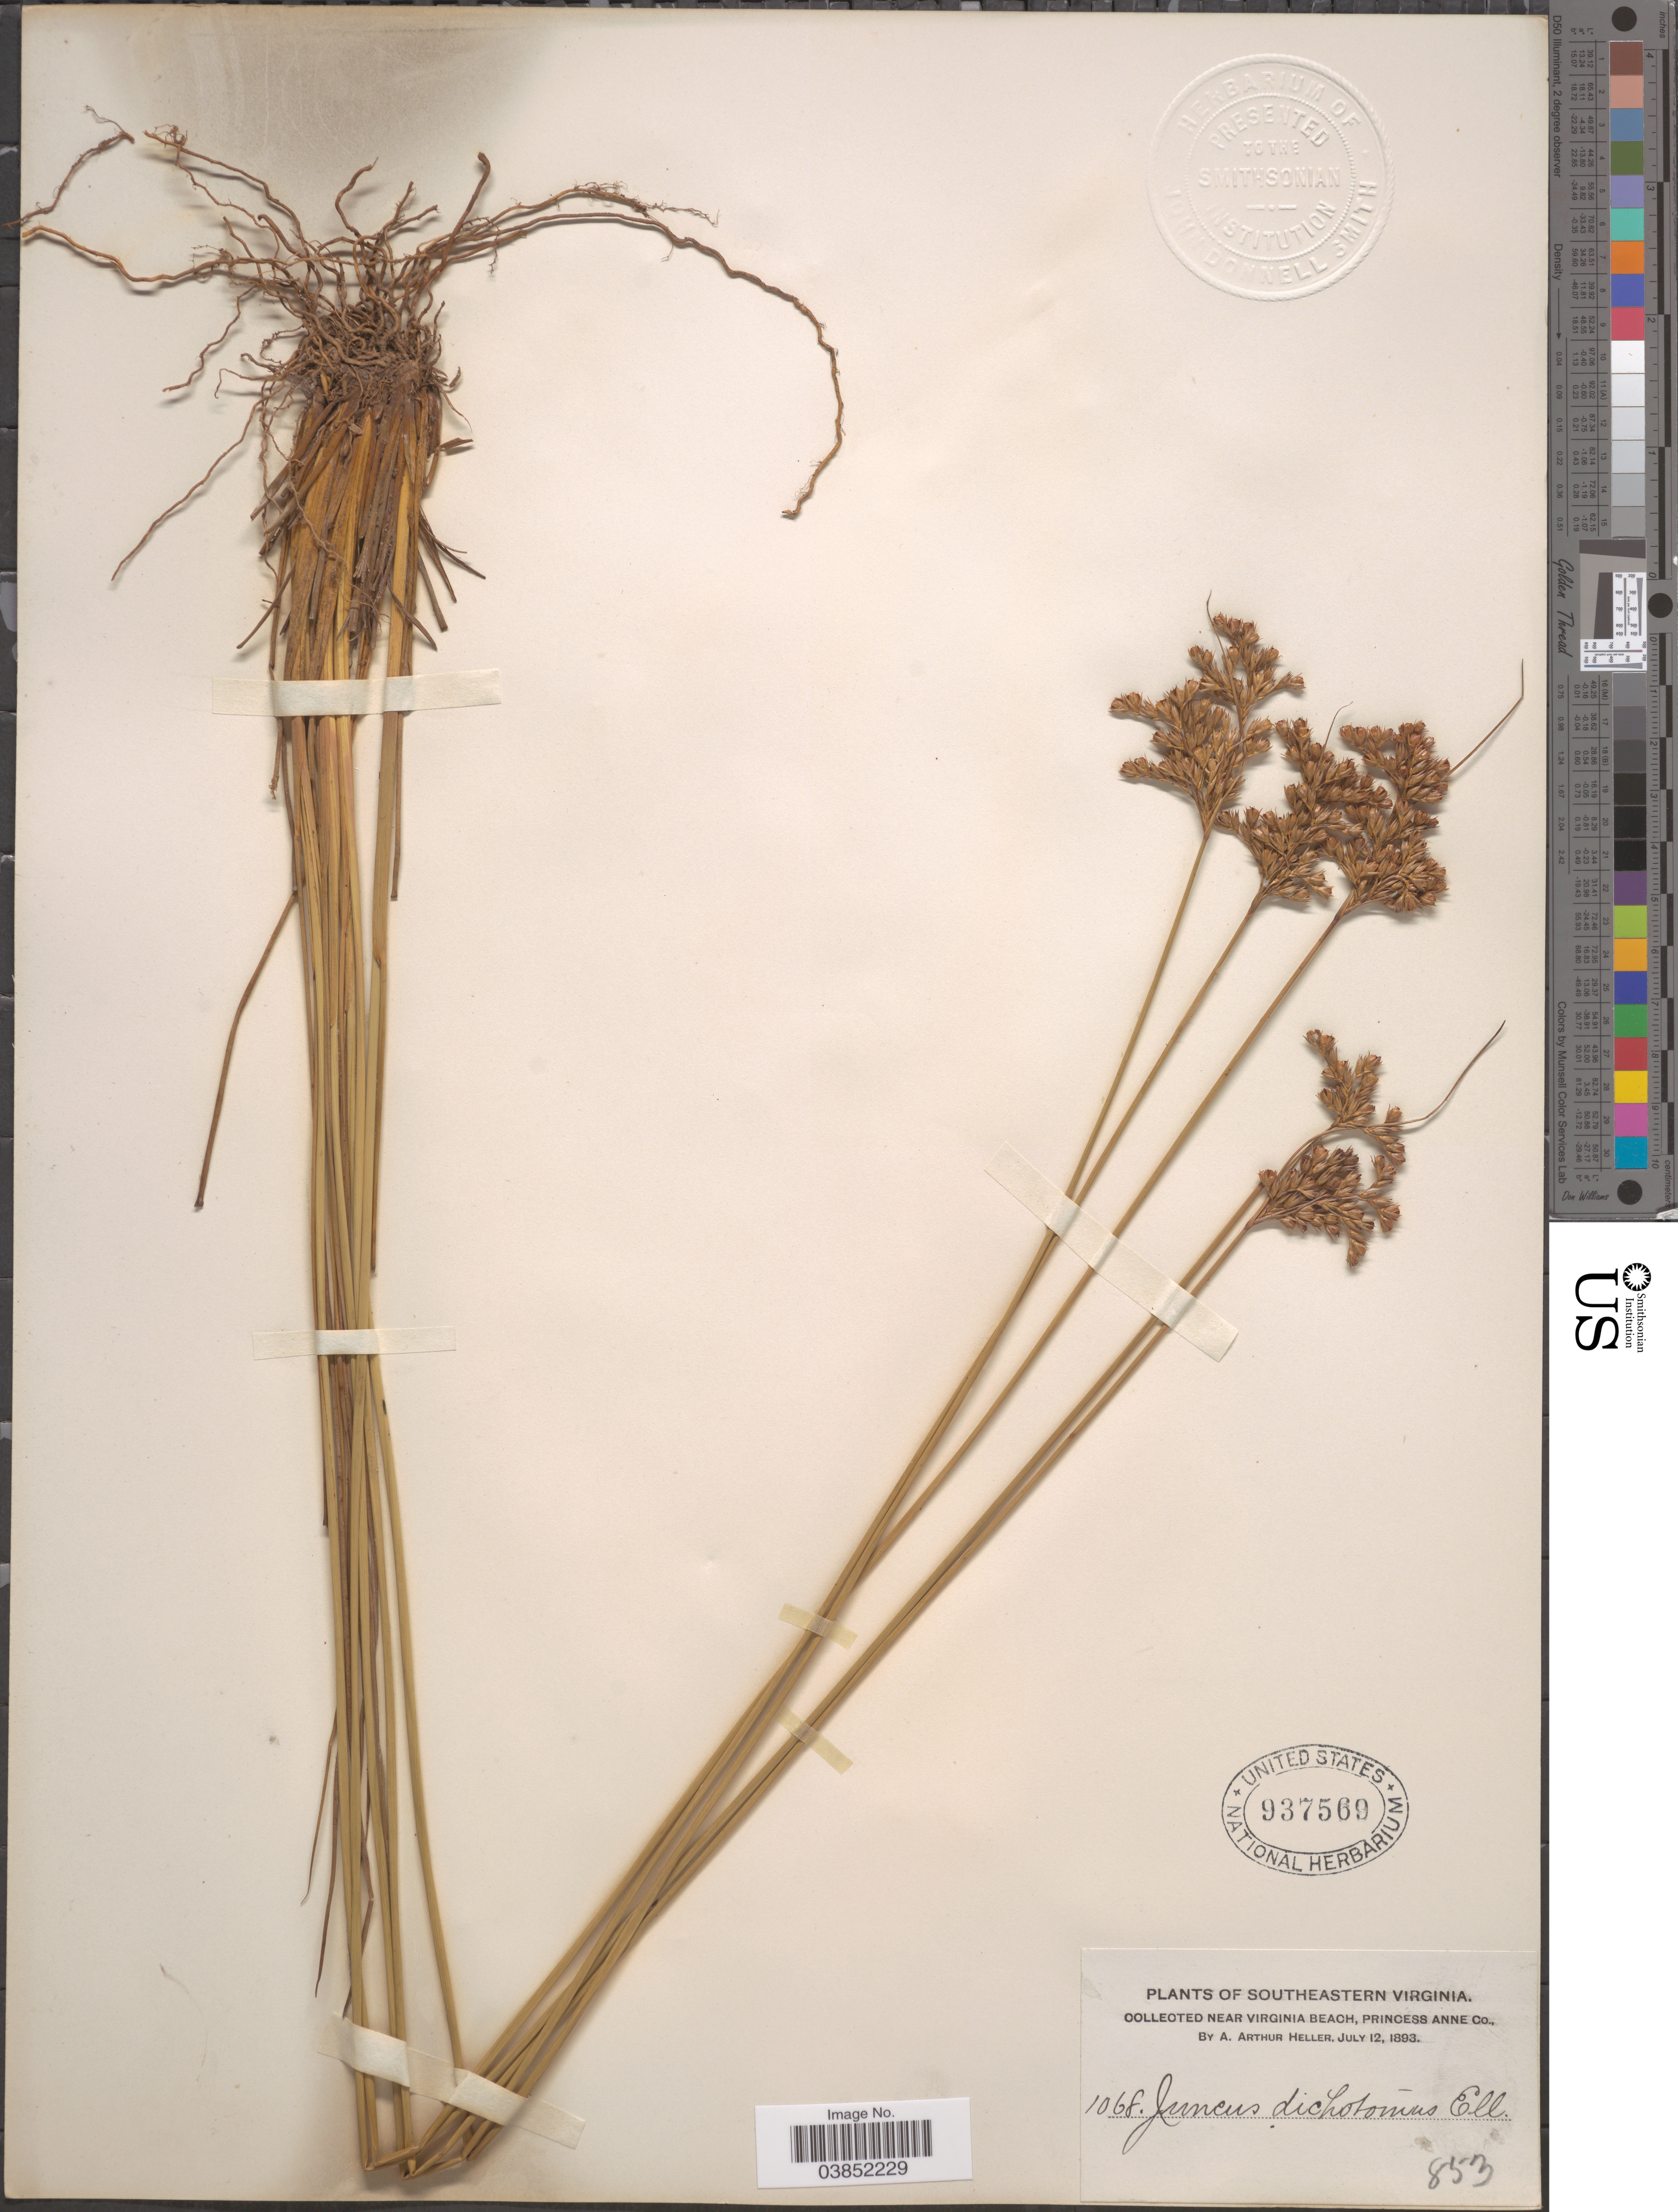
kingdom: Plantae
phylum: Tracheophyta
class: Liliopsida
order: Poales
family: Juncaceae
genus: Juncus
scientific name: Juncus dichotomus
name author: Elliott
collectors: A. A. Heller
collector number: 1068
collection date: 1893-07-12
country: United States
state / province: Virginia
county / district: City of Virginia Beach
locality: Southeastern Virginia. Near Virginia Beach, Princess Anne (=historic county name) Co.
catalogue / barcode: US 937569